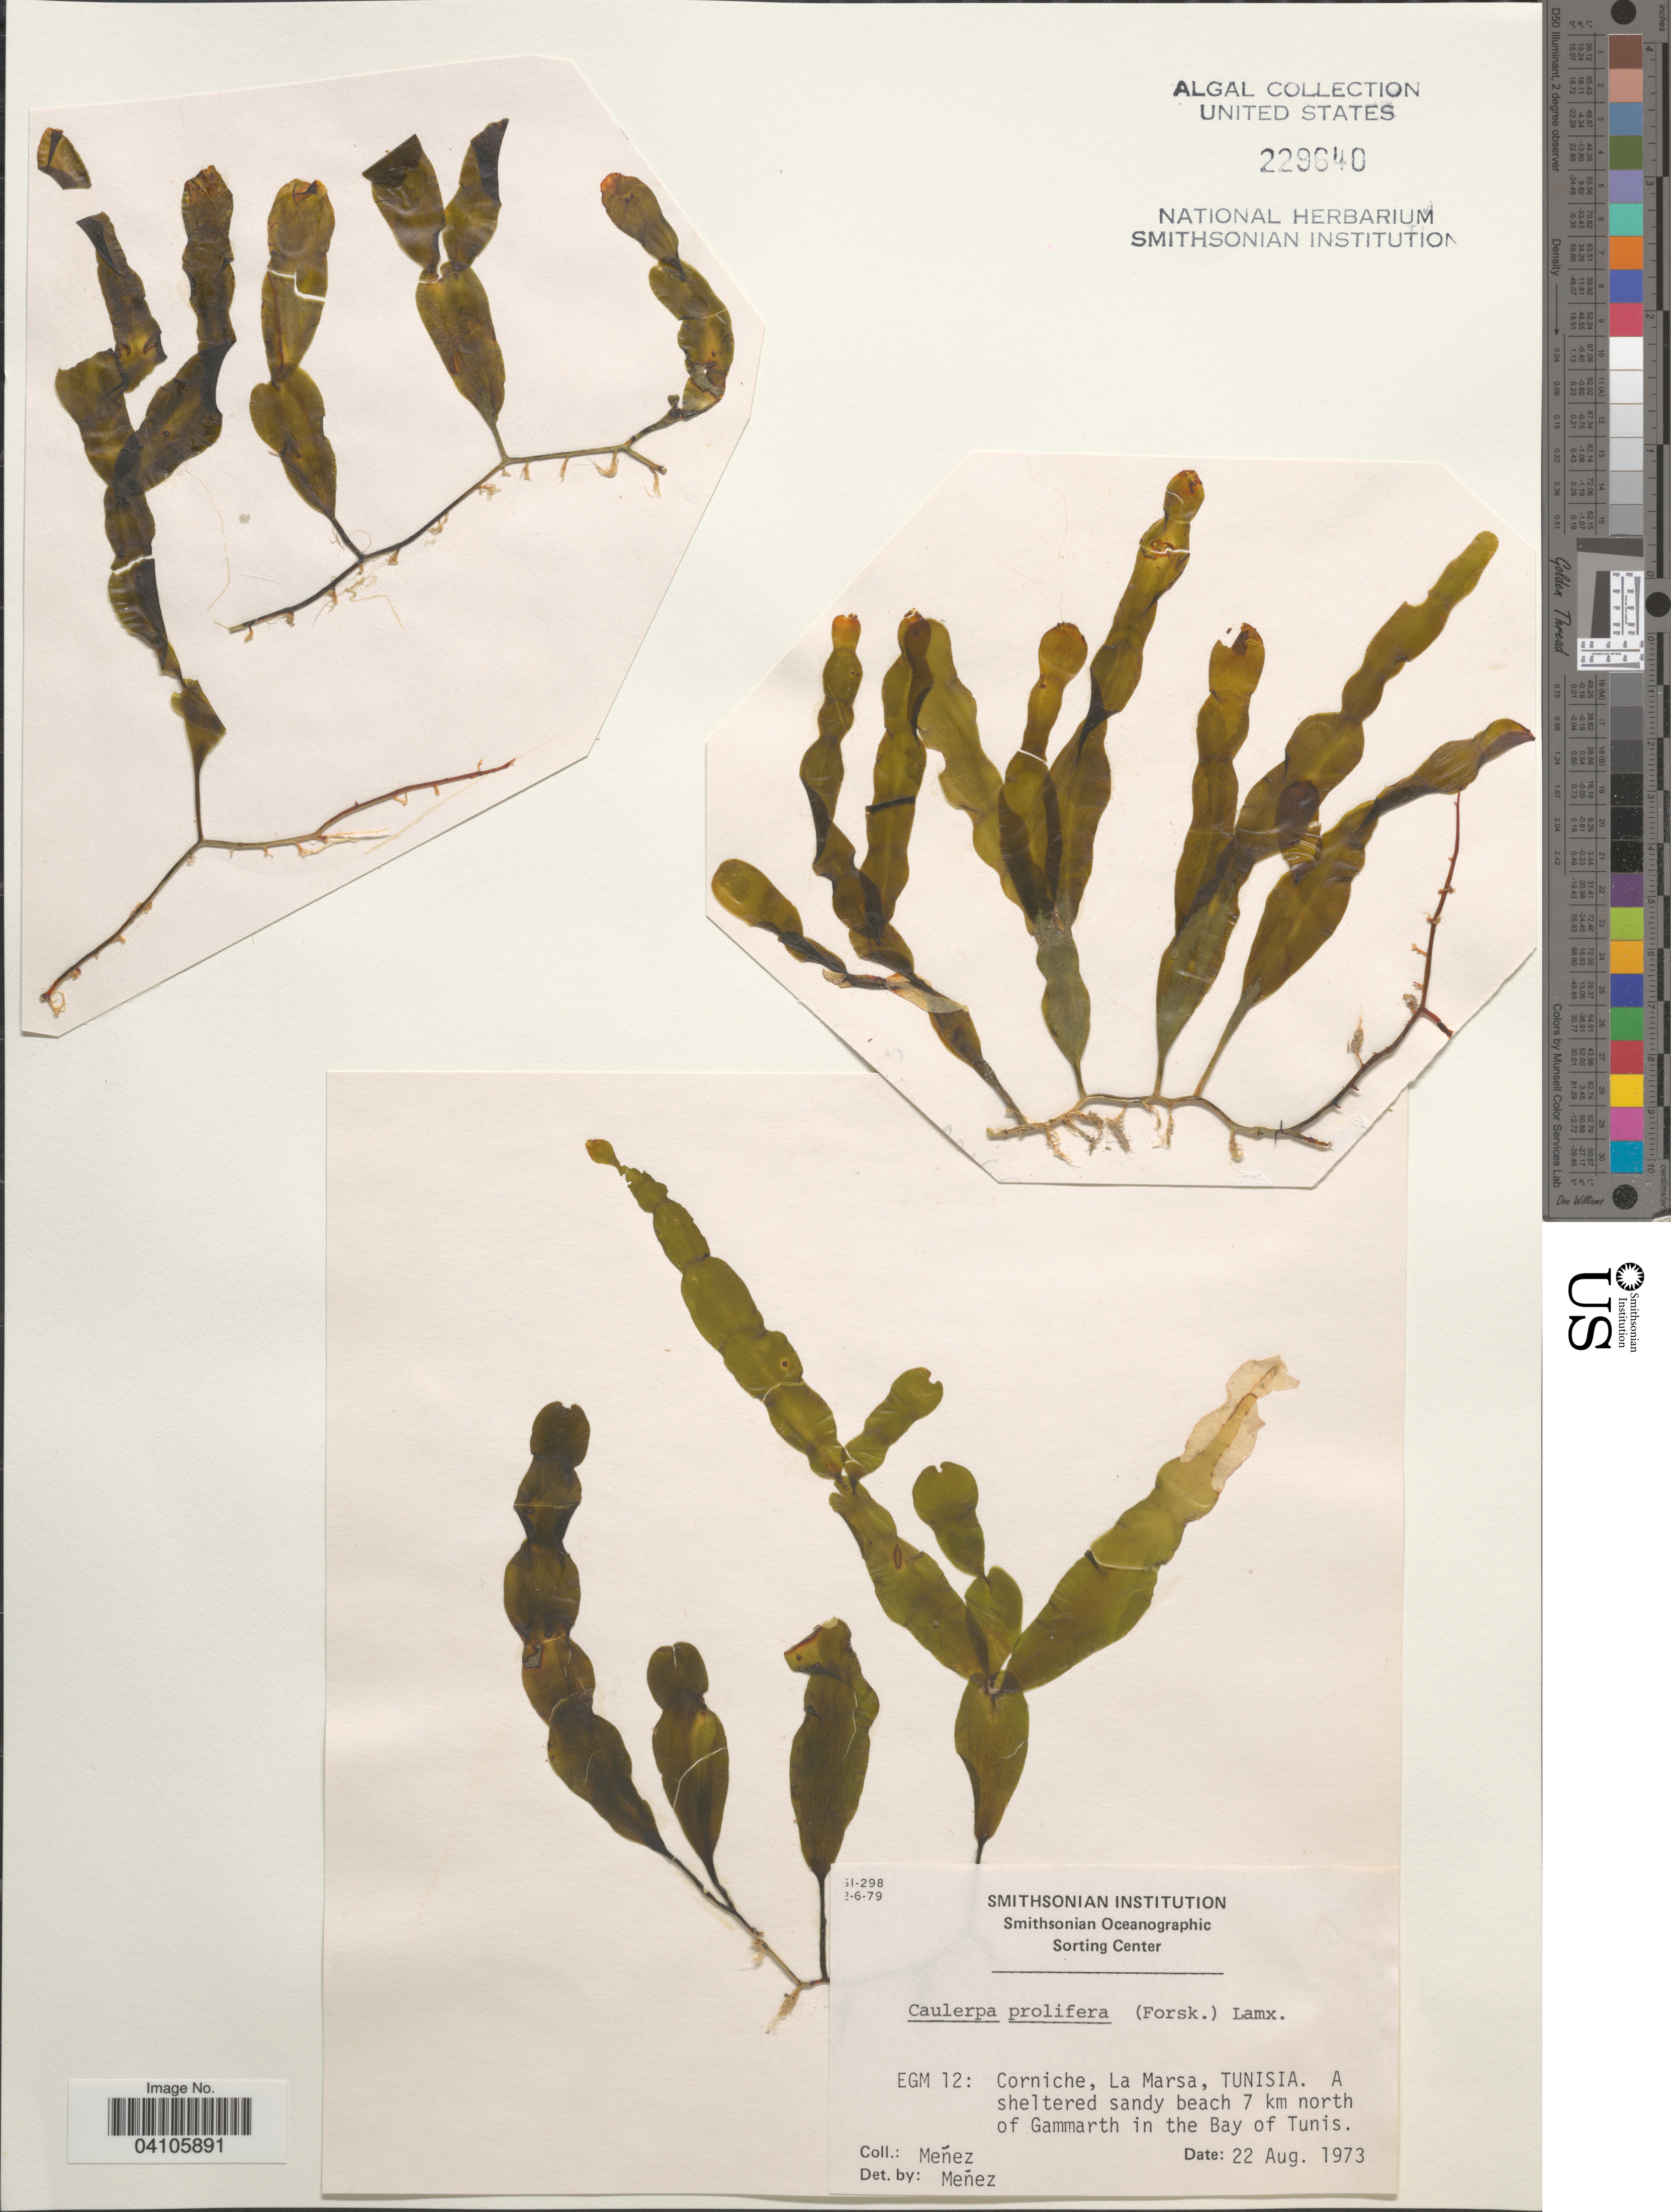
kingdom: Plantae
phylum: Chlorophyta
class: Ulvophyceae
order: Bryopsidales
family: Caulerpaceae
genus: Caulerpa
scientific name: Caulerpa prolifera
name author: (Forssk.) J.V.Lamouroux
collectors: Menez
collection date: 1973-08-22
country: Tunisia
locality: EGM 12: Corniche, La Marsa. An sheltered sandy beach 7 km north of Gammarth in the Bay of Tunis.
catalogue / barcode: US 229640